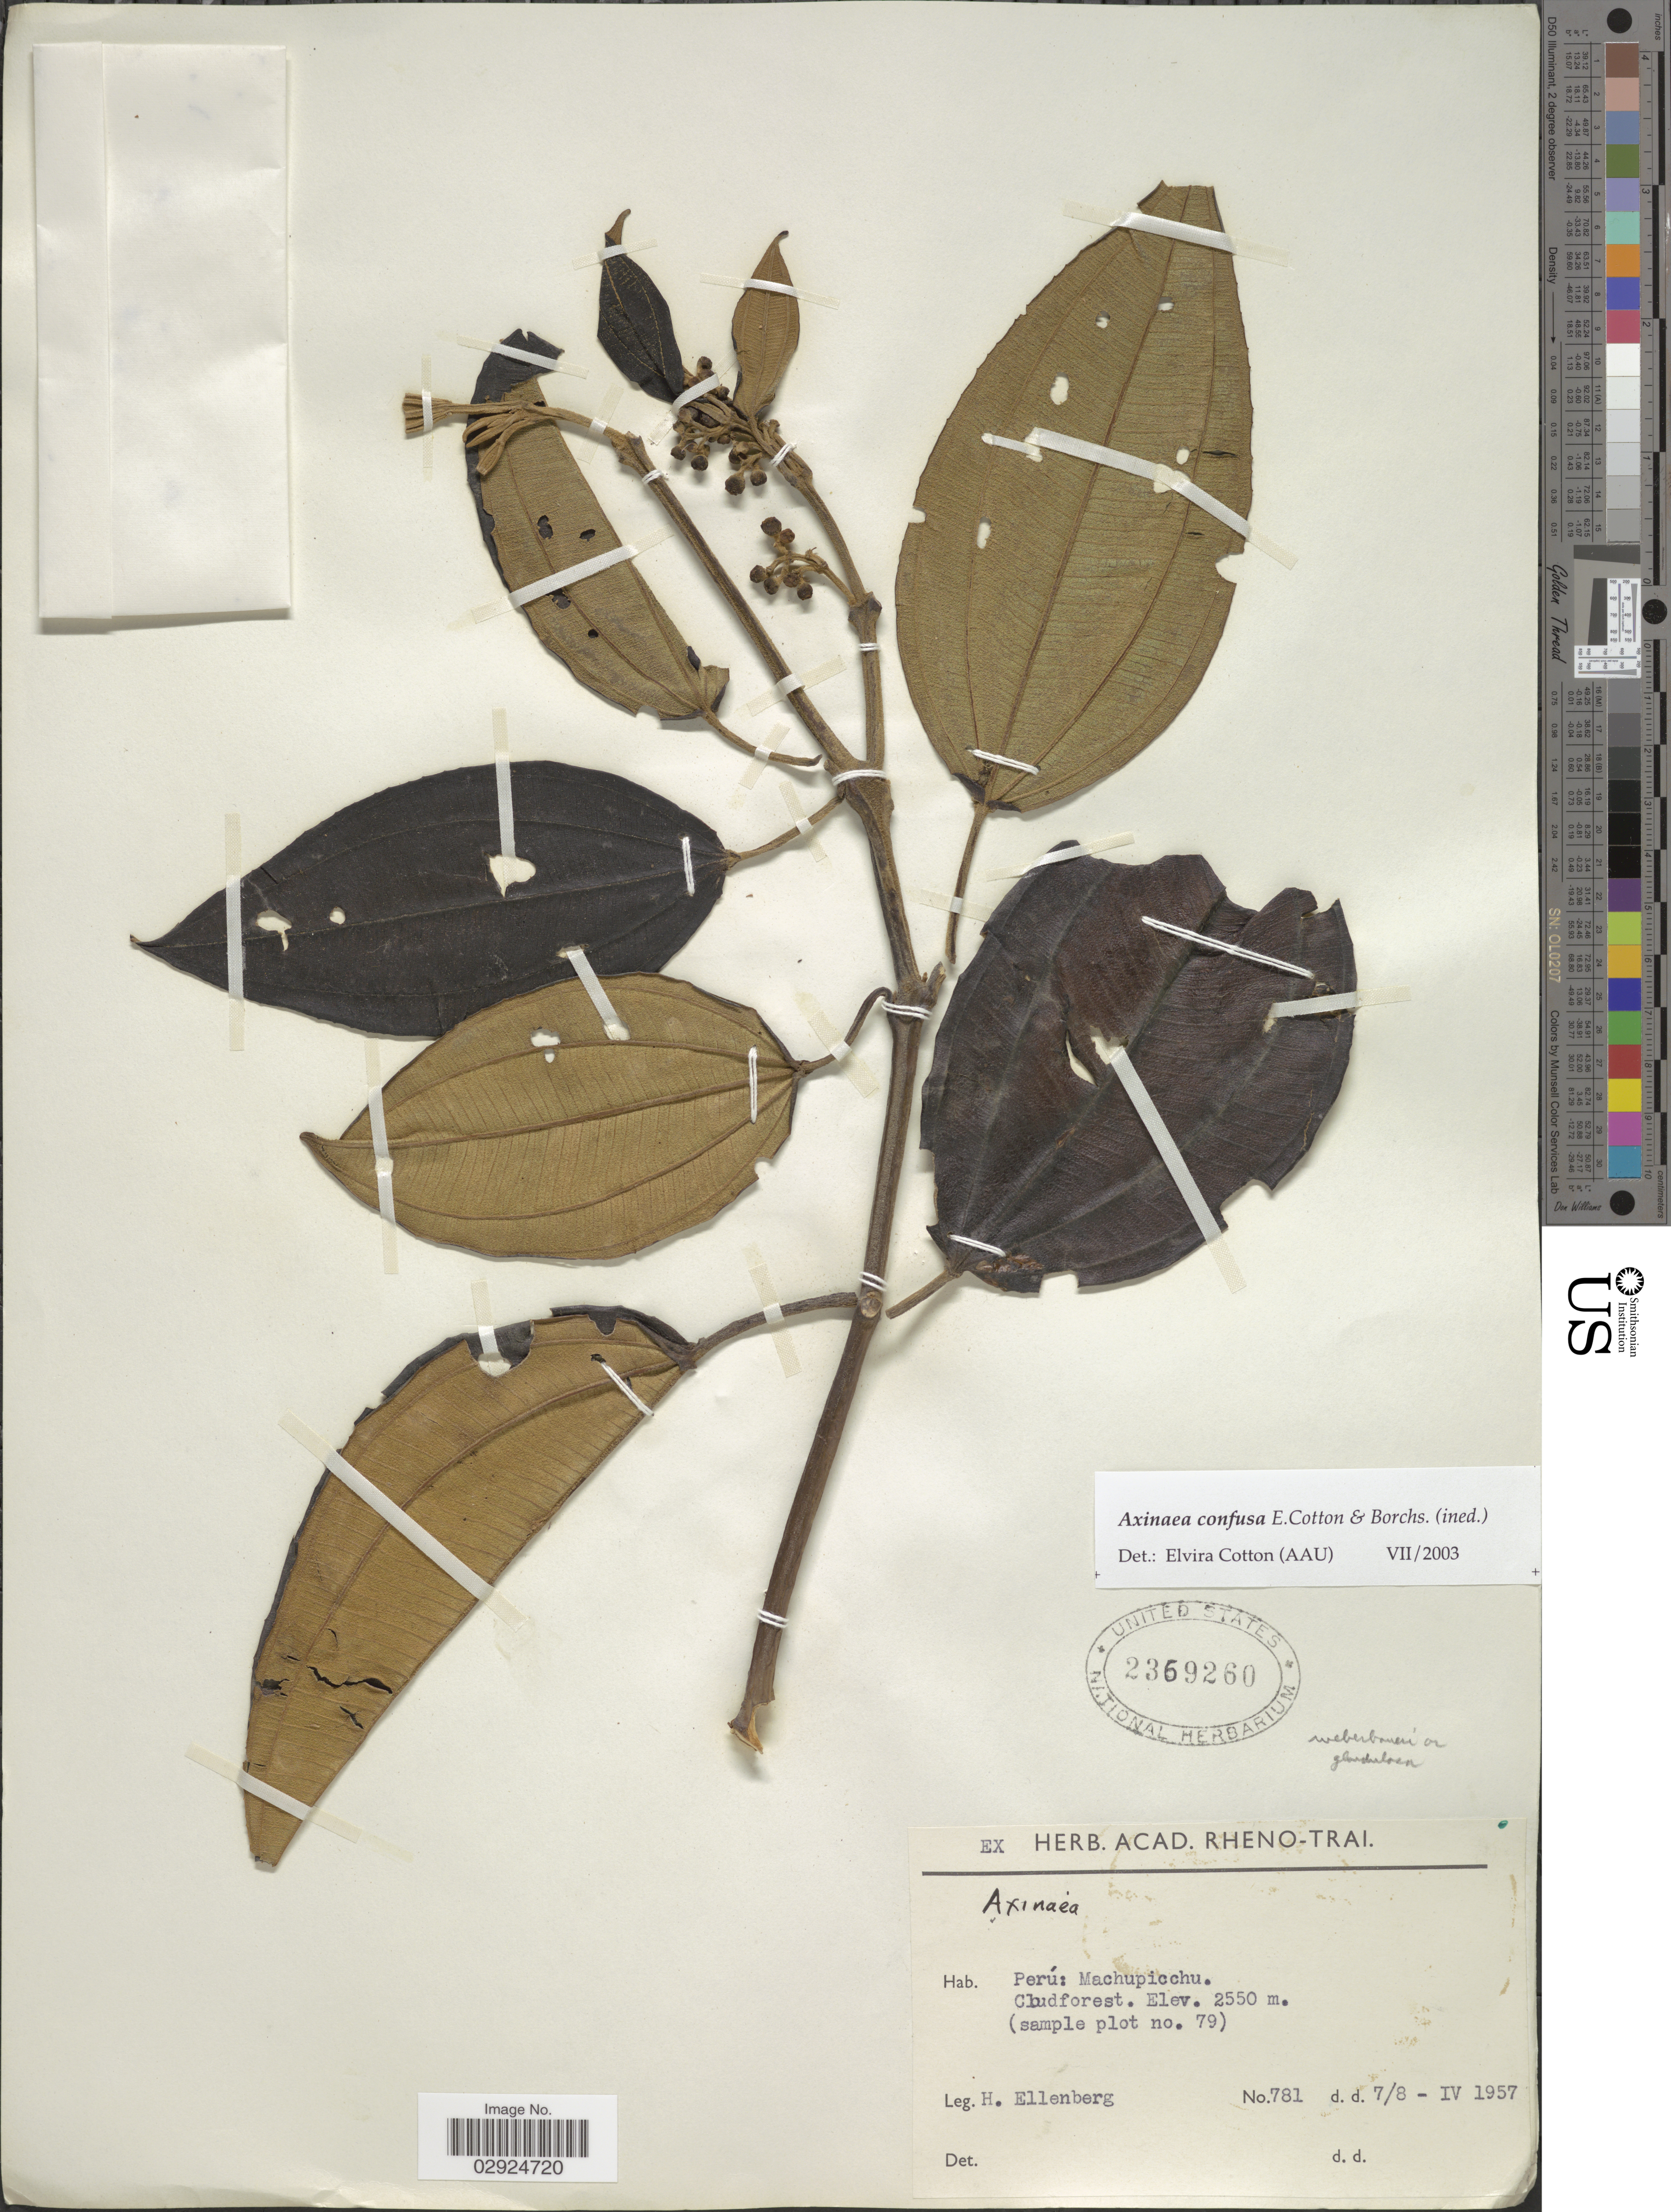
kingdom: Plantae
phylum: Tracheophyta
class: Magnoliopsida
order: Myrtales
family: Melastomataceae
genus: Axinaea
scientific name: Axinaea confusa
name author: E. Cotton & Borchs.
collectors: H. Ellenberg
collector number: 781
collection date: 1957-04-07/1957-04-08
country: Peru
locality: Perú: Machupicchu.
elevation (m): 2550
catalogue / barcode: US 2369260